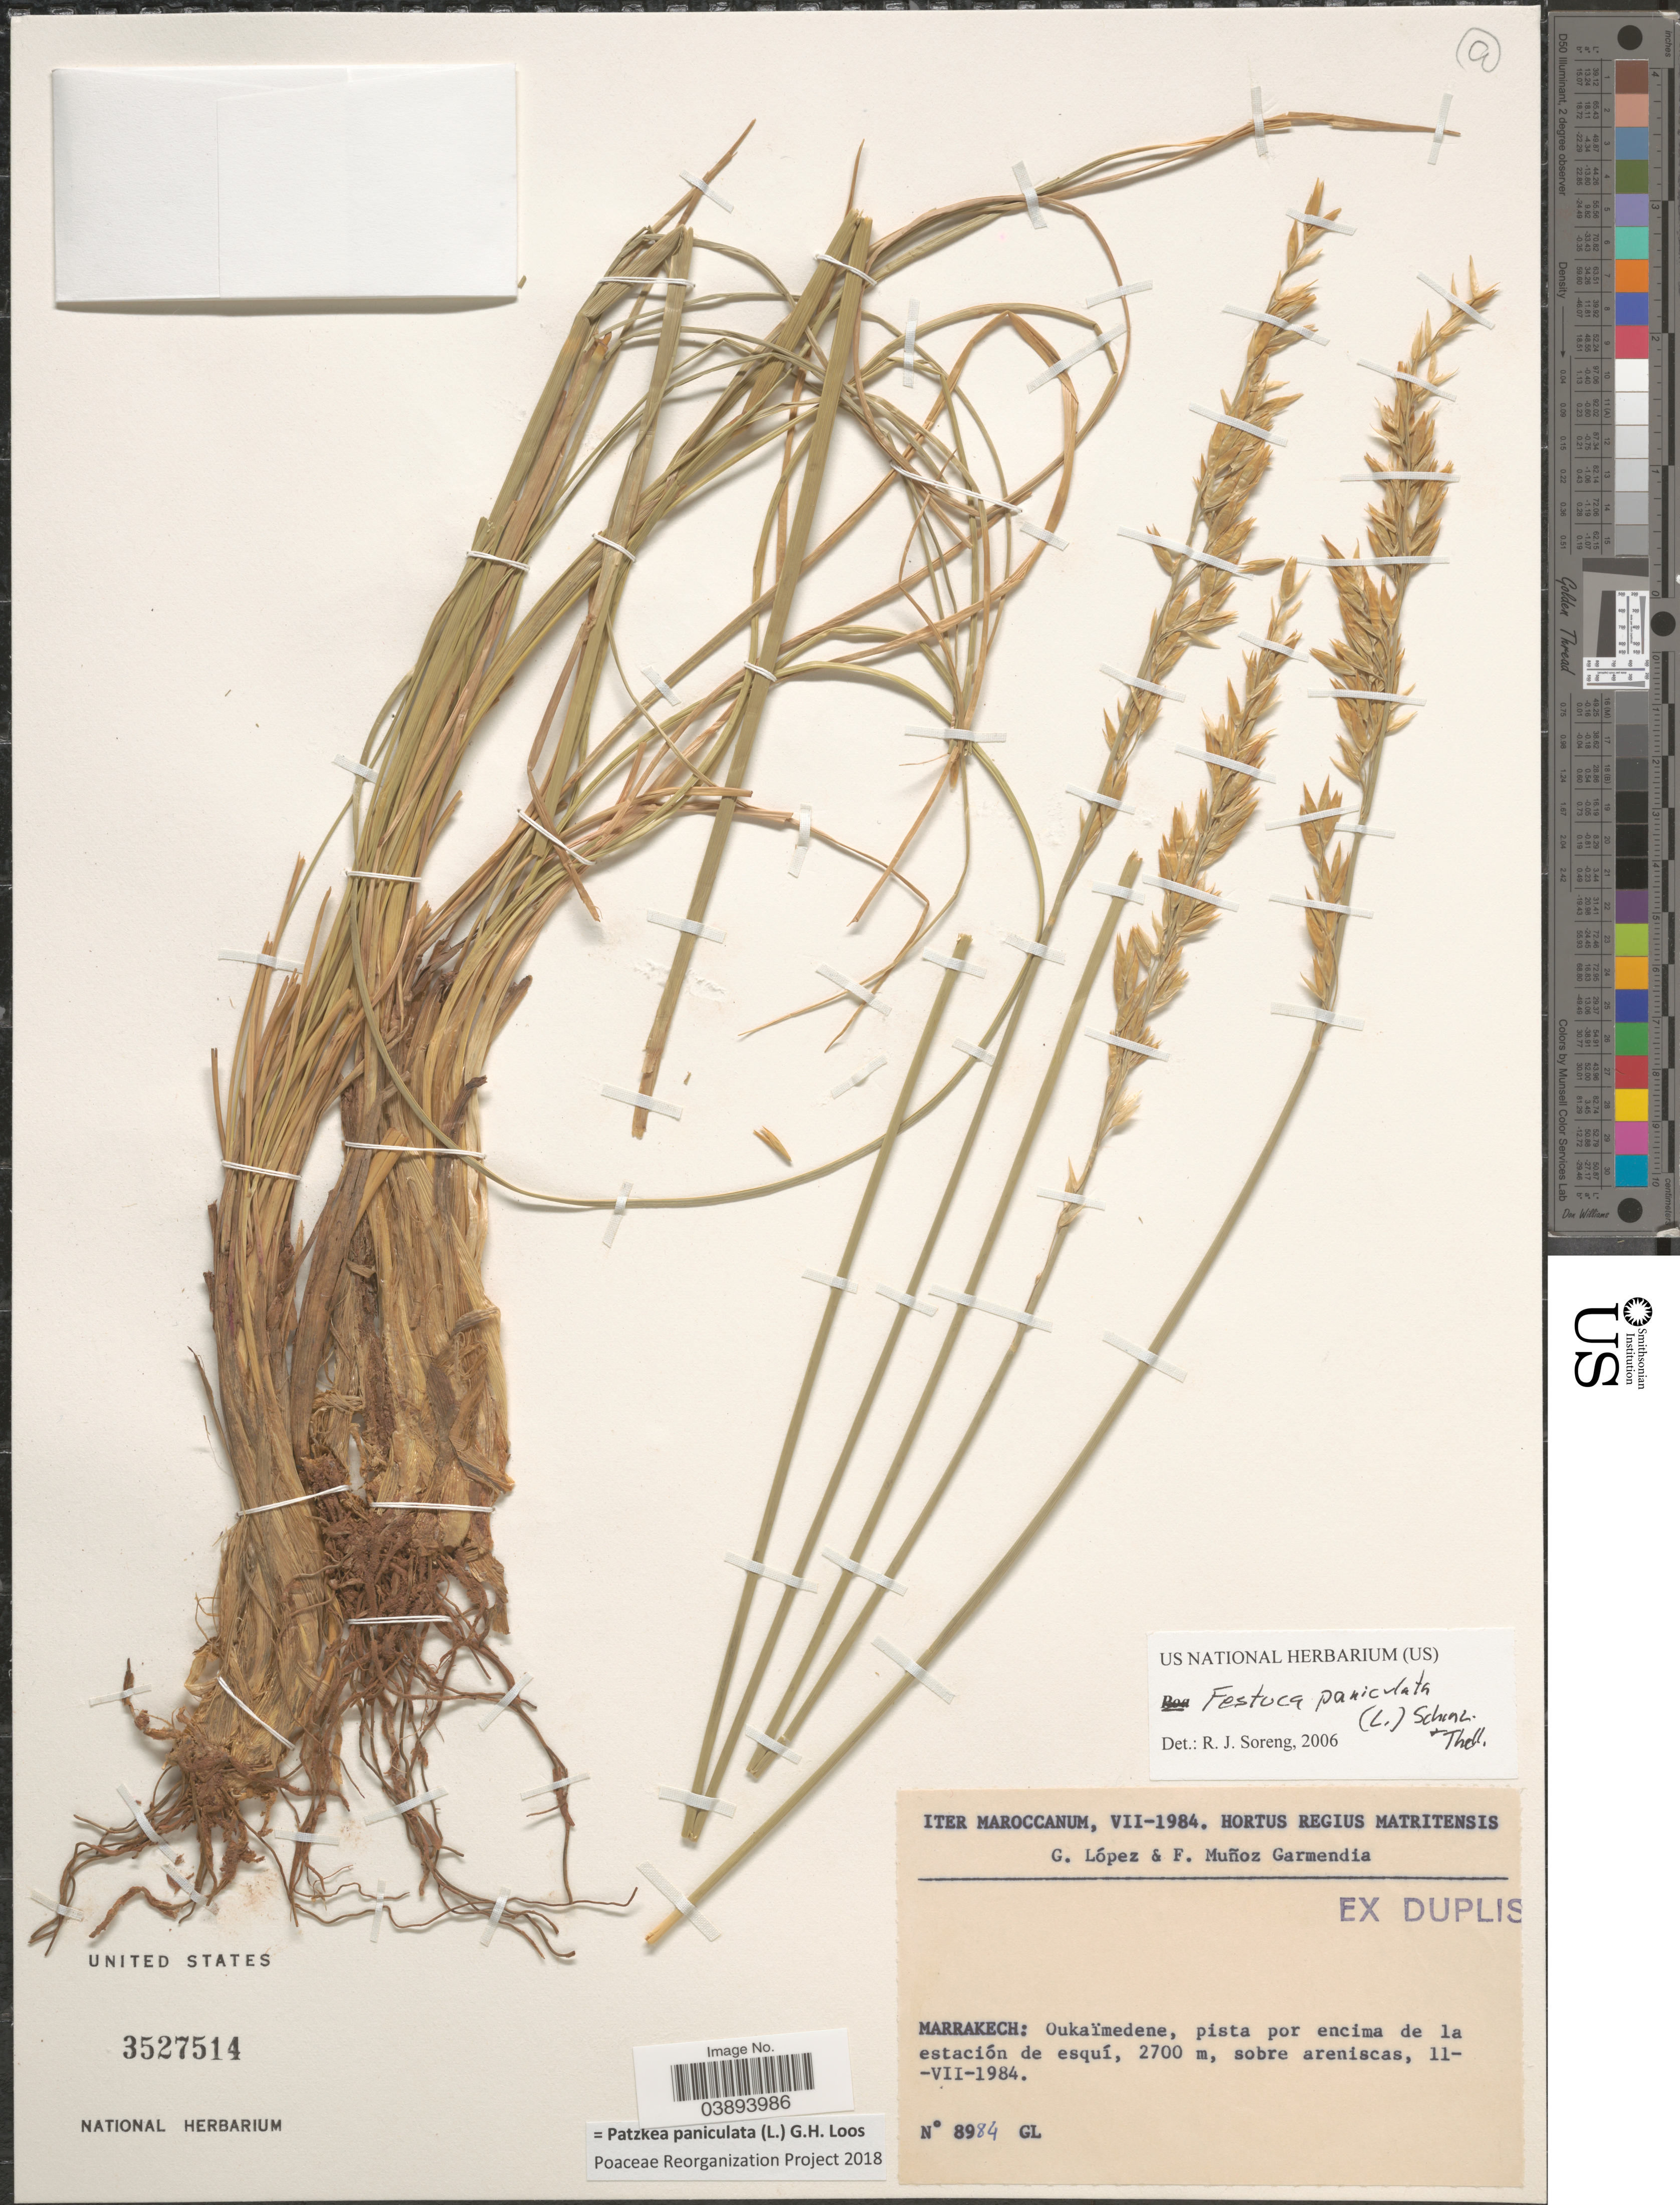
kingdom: Plantae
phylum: Tracheophyta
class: Liliopsida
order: Poales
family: Poaceae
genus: Xanthochloa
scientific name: Xanthochloa paniculata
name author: (L.) G. H. Loos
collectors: G. López & F. Muñoz Garmendia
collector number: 8984GL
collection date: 1984-07-11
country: Morocco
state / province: Marrakech-Tensift-Al Haouz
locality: Iter Maroccanum. Marrakech: Oukaïmedene, pista por encima de la estación de esquí.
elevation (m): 2700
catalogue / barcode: US 3527514